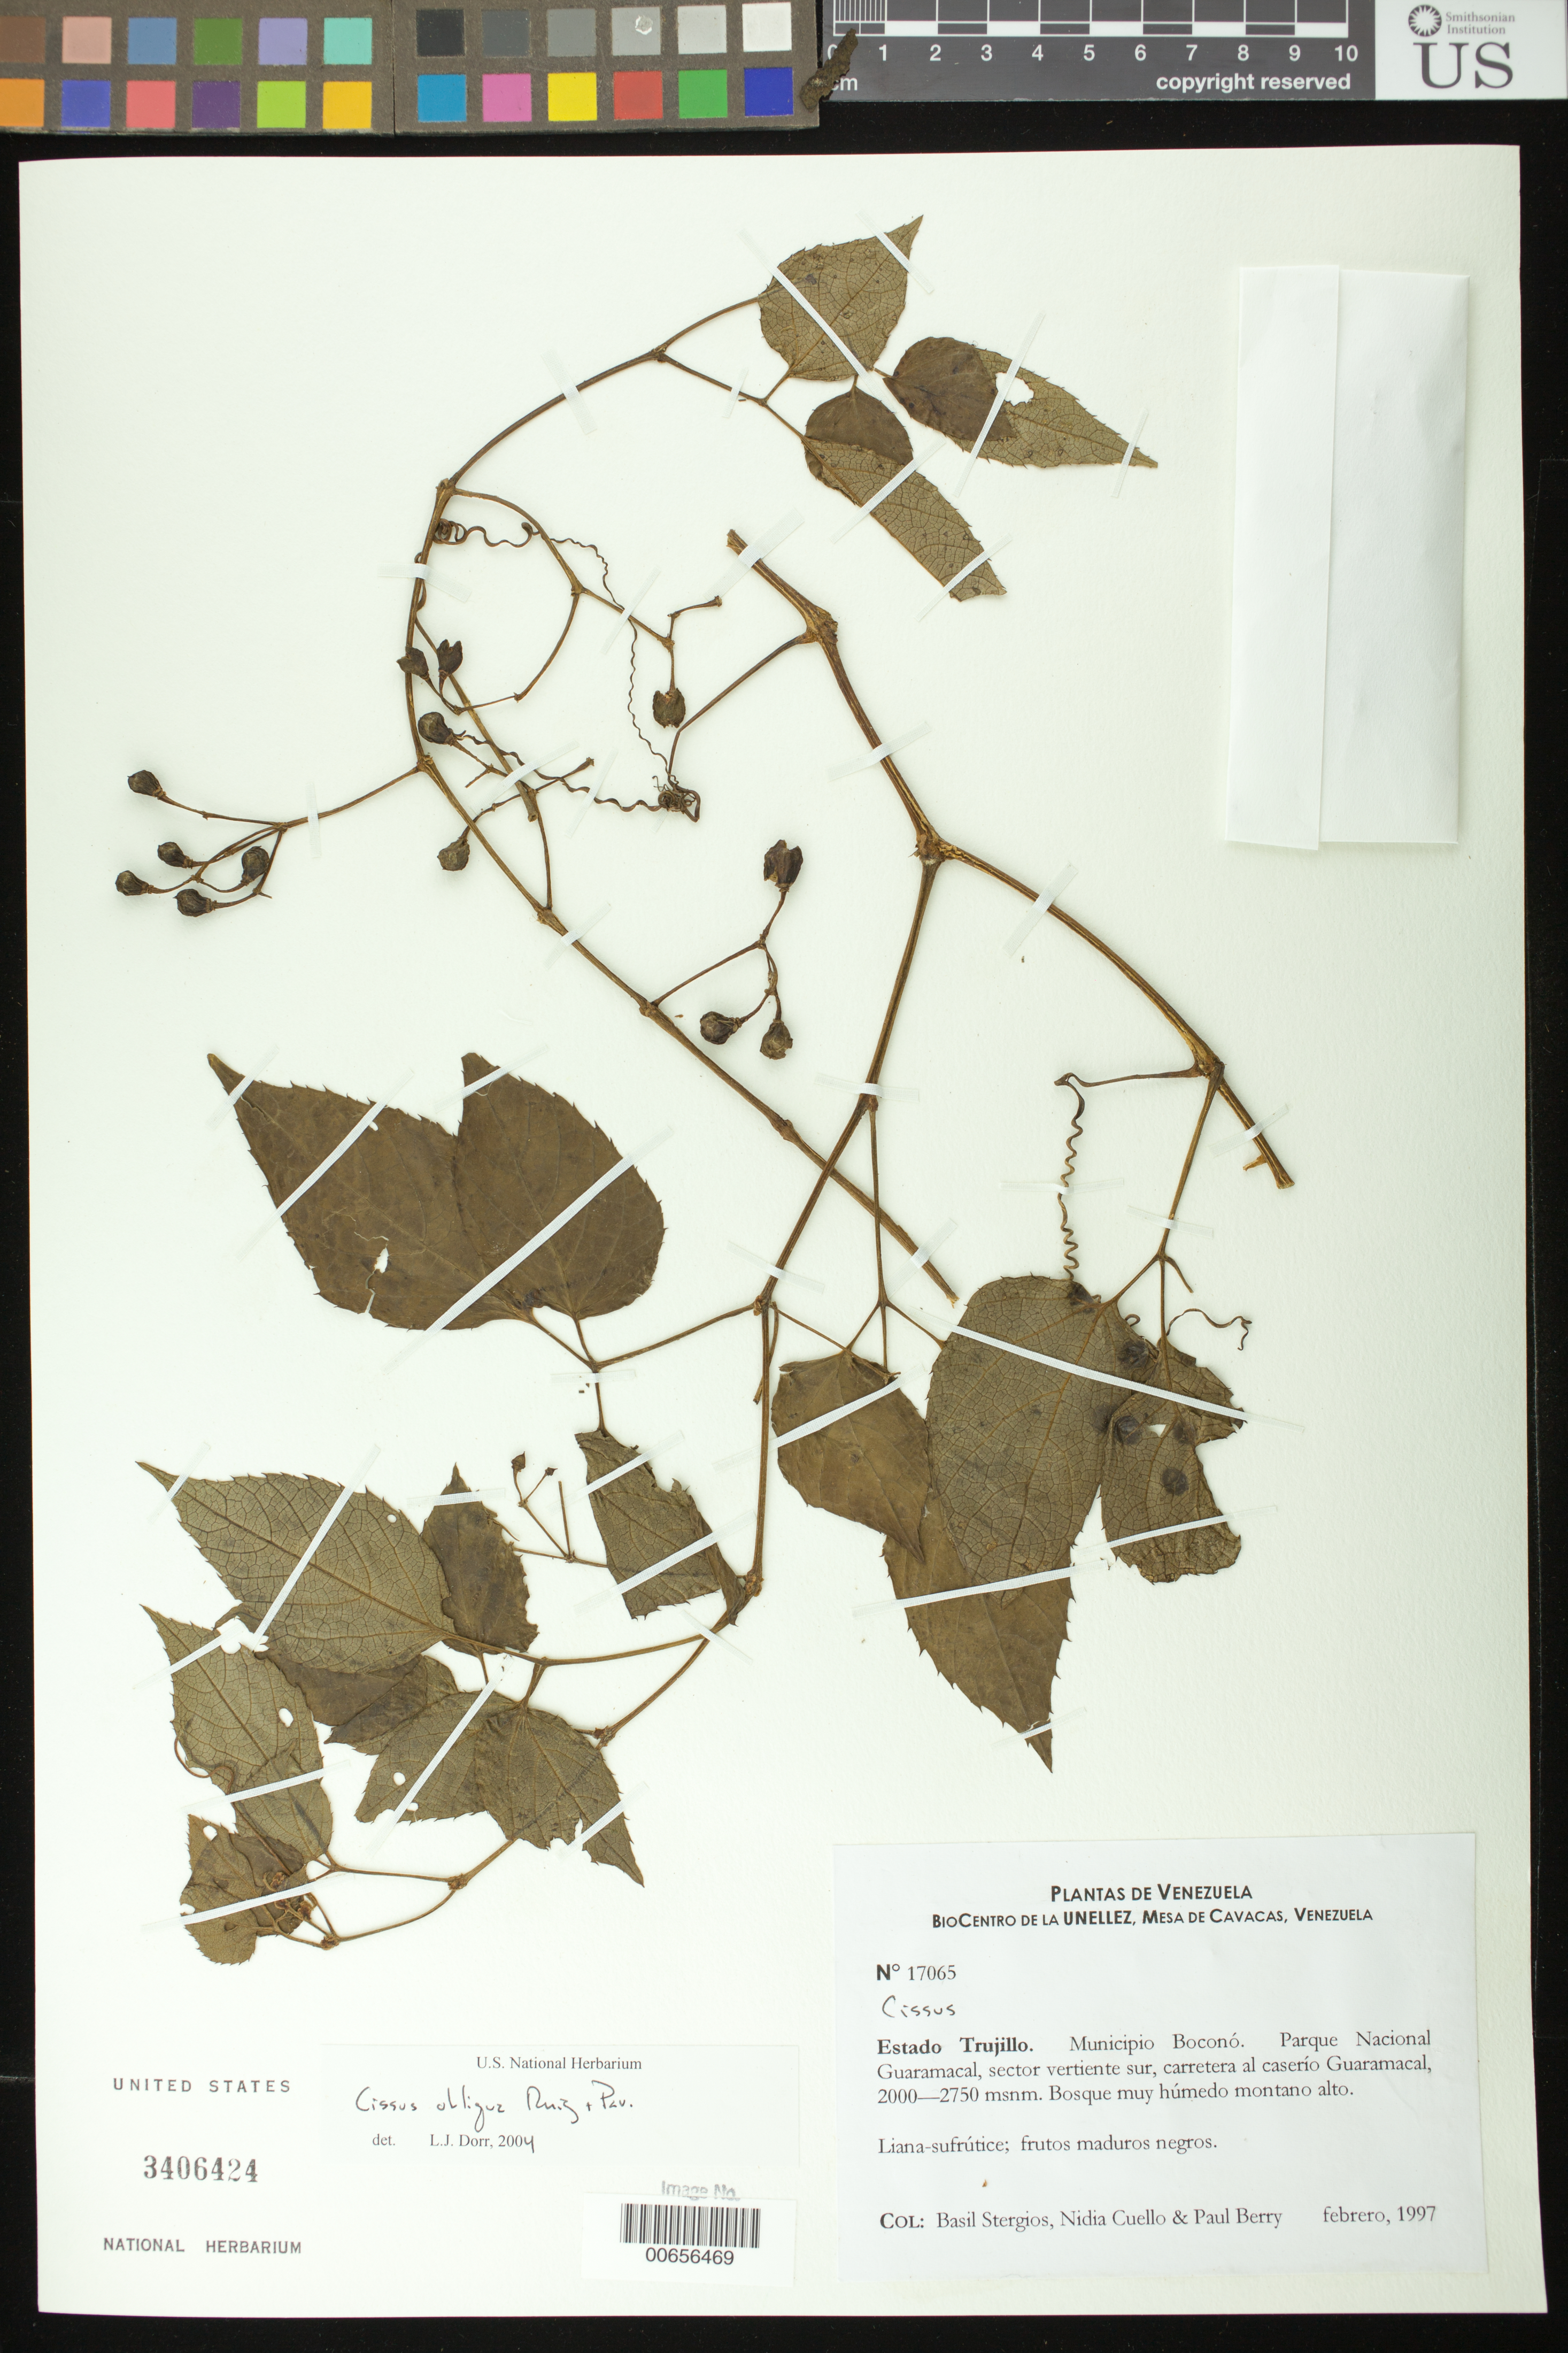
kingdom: Plantae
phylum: Tracheophyta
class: Magnoliopsida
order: Vitales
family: Vitaceae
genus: Cissus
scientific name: Cissus sp.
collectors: B. G. Stergios, N. L. Cuello & P. Berry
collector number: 17065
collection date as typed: Feb 1997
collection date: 1997-02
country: Venezuela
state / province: Trujillo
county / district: Boconó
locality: Parque Nacional Guaramacal. Sector vertiente S. Carretera al caserío Guaramacal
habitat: Bosque muy húmedo montano alto.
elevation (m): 2000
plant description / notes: AAU, NY, PORT, US, VEN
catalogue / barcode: US 3406424